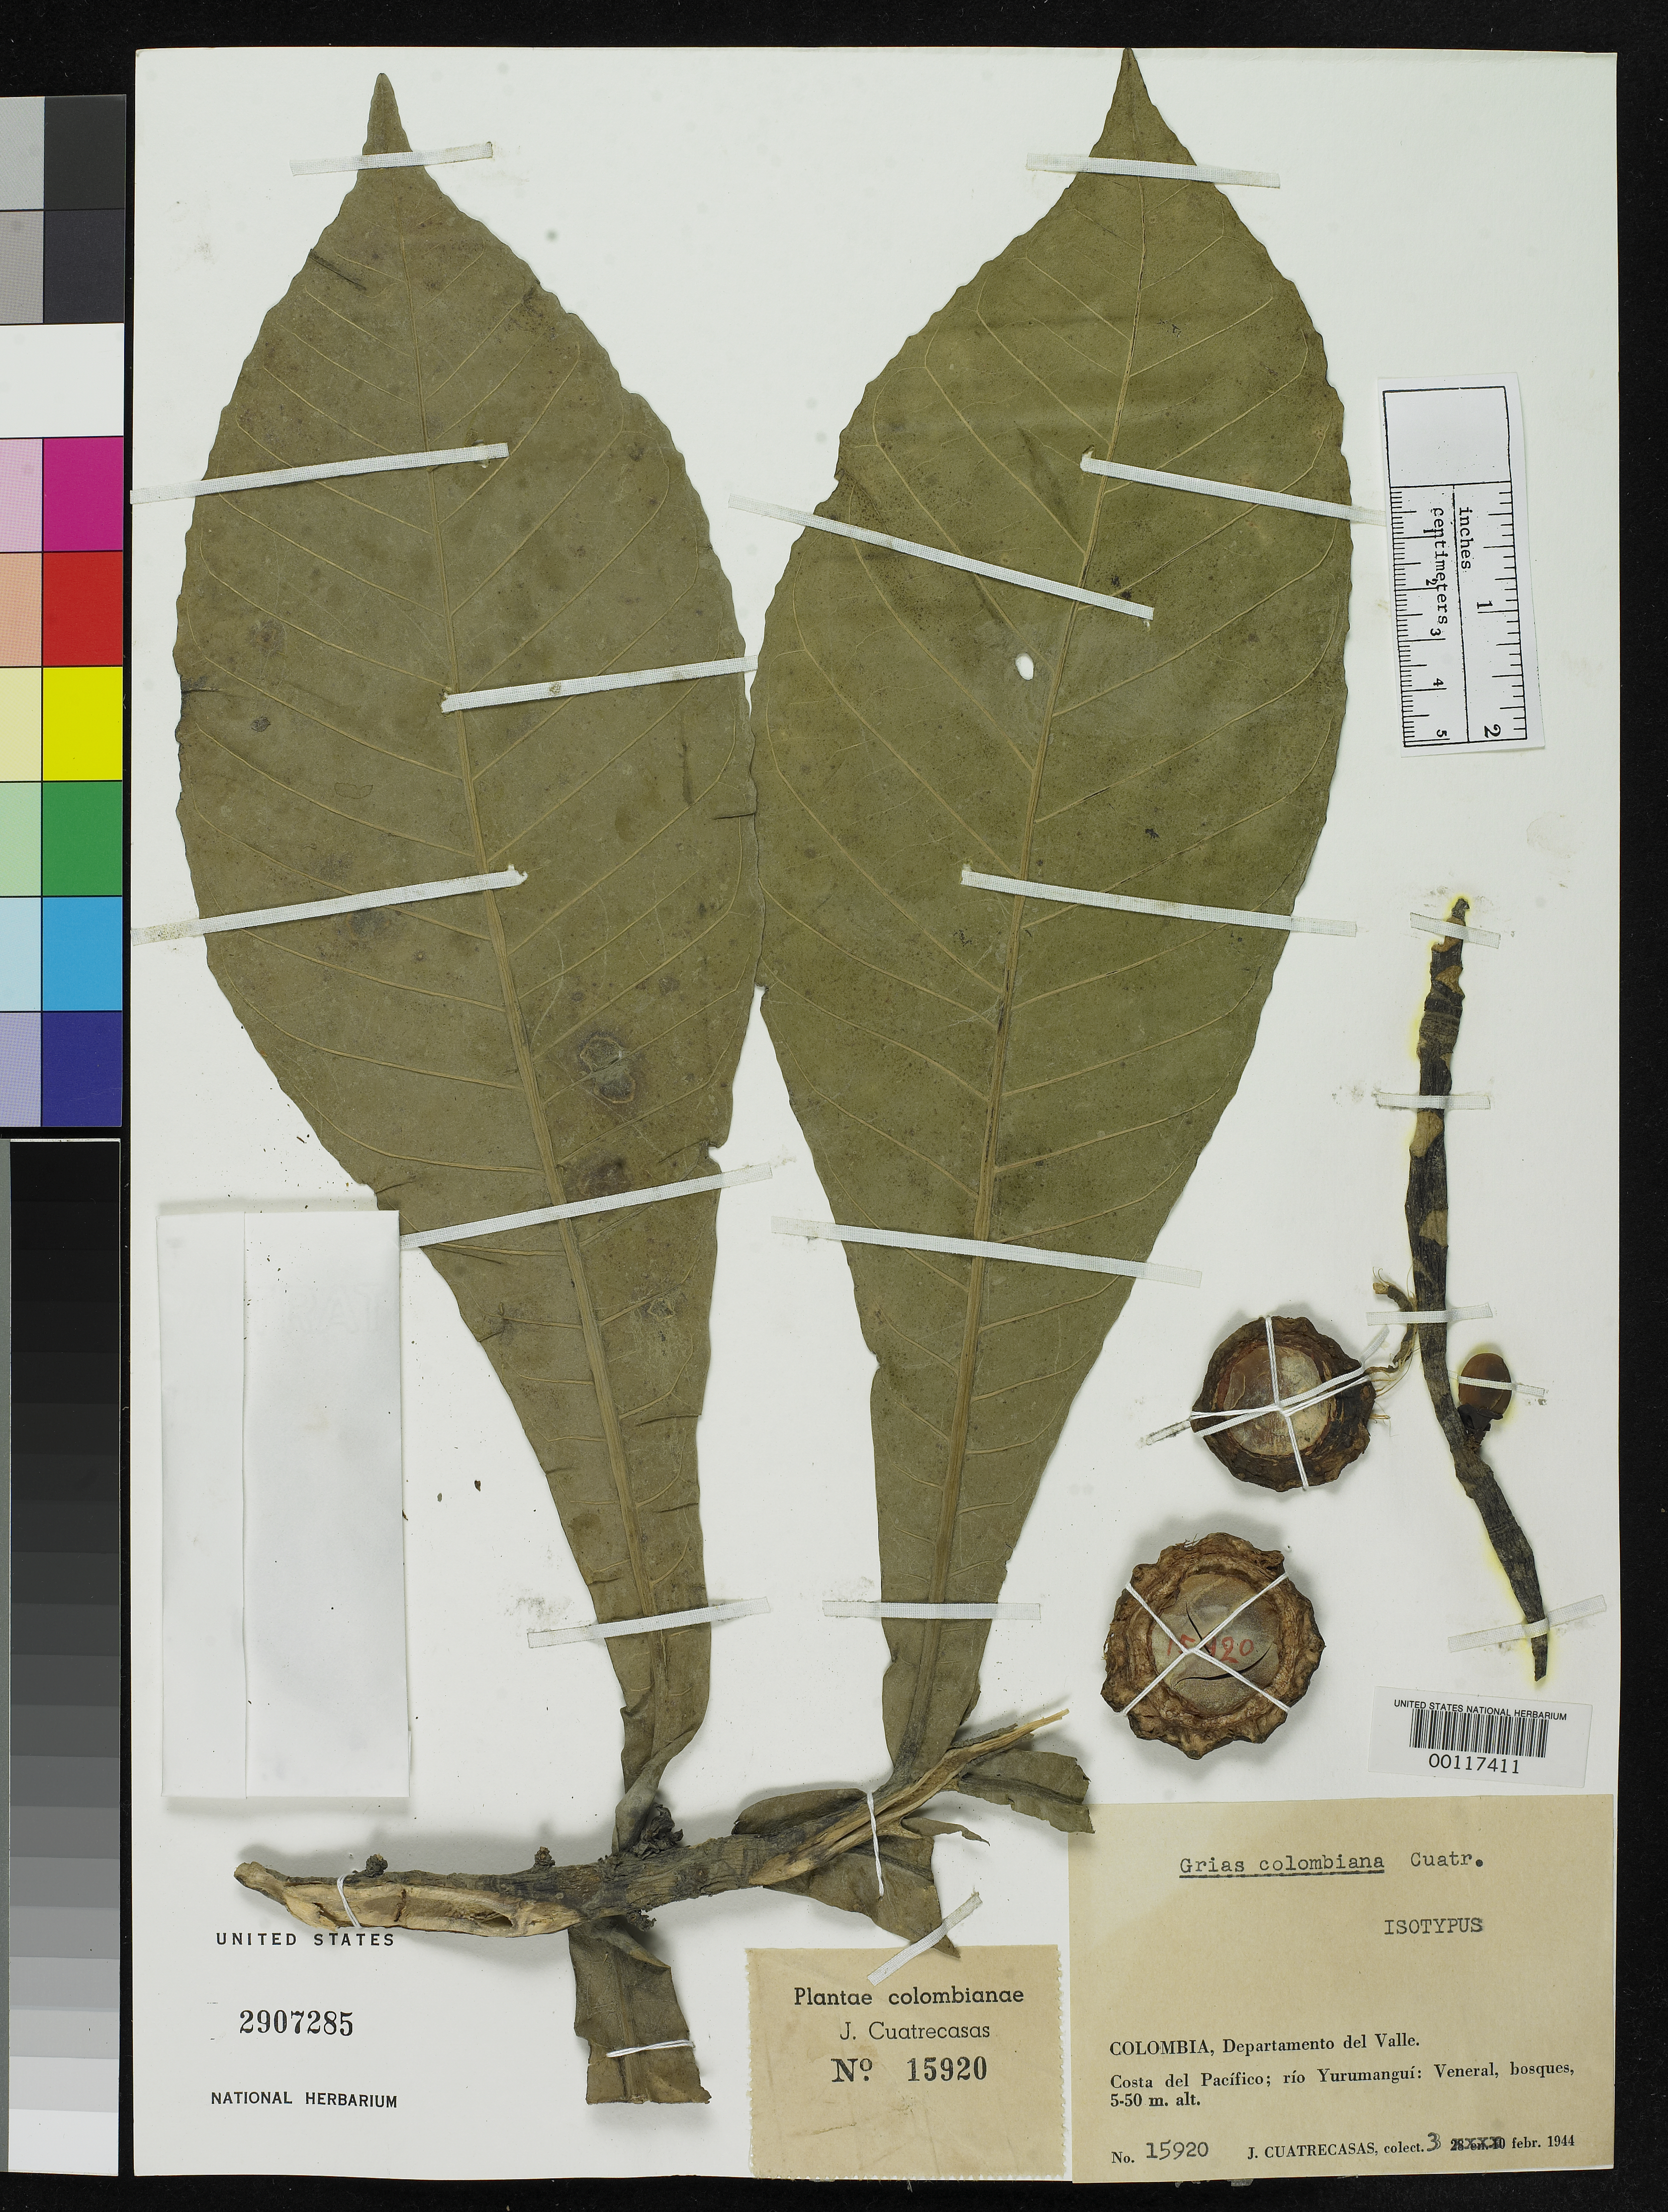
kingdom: Plantae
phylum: Tracheophyta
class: Magnoliopsida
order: Ericales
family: Lecythidaceae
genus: Grias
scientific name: Grias colombiana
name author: Cuatrec.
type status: Isotype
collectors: J. Cuatrecasas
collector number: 15920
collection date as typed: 03 Feb 1944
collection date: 1944-02-03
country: Colombia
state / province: Valle del Cauca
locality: Costa de Pacifico; Rio Yurumangui.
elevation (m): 5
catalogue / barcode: US 2907285